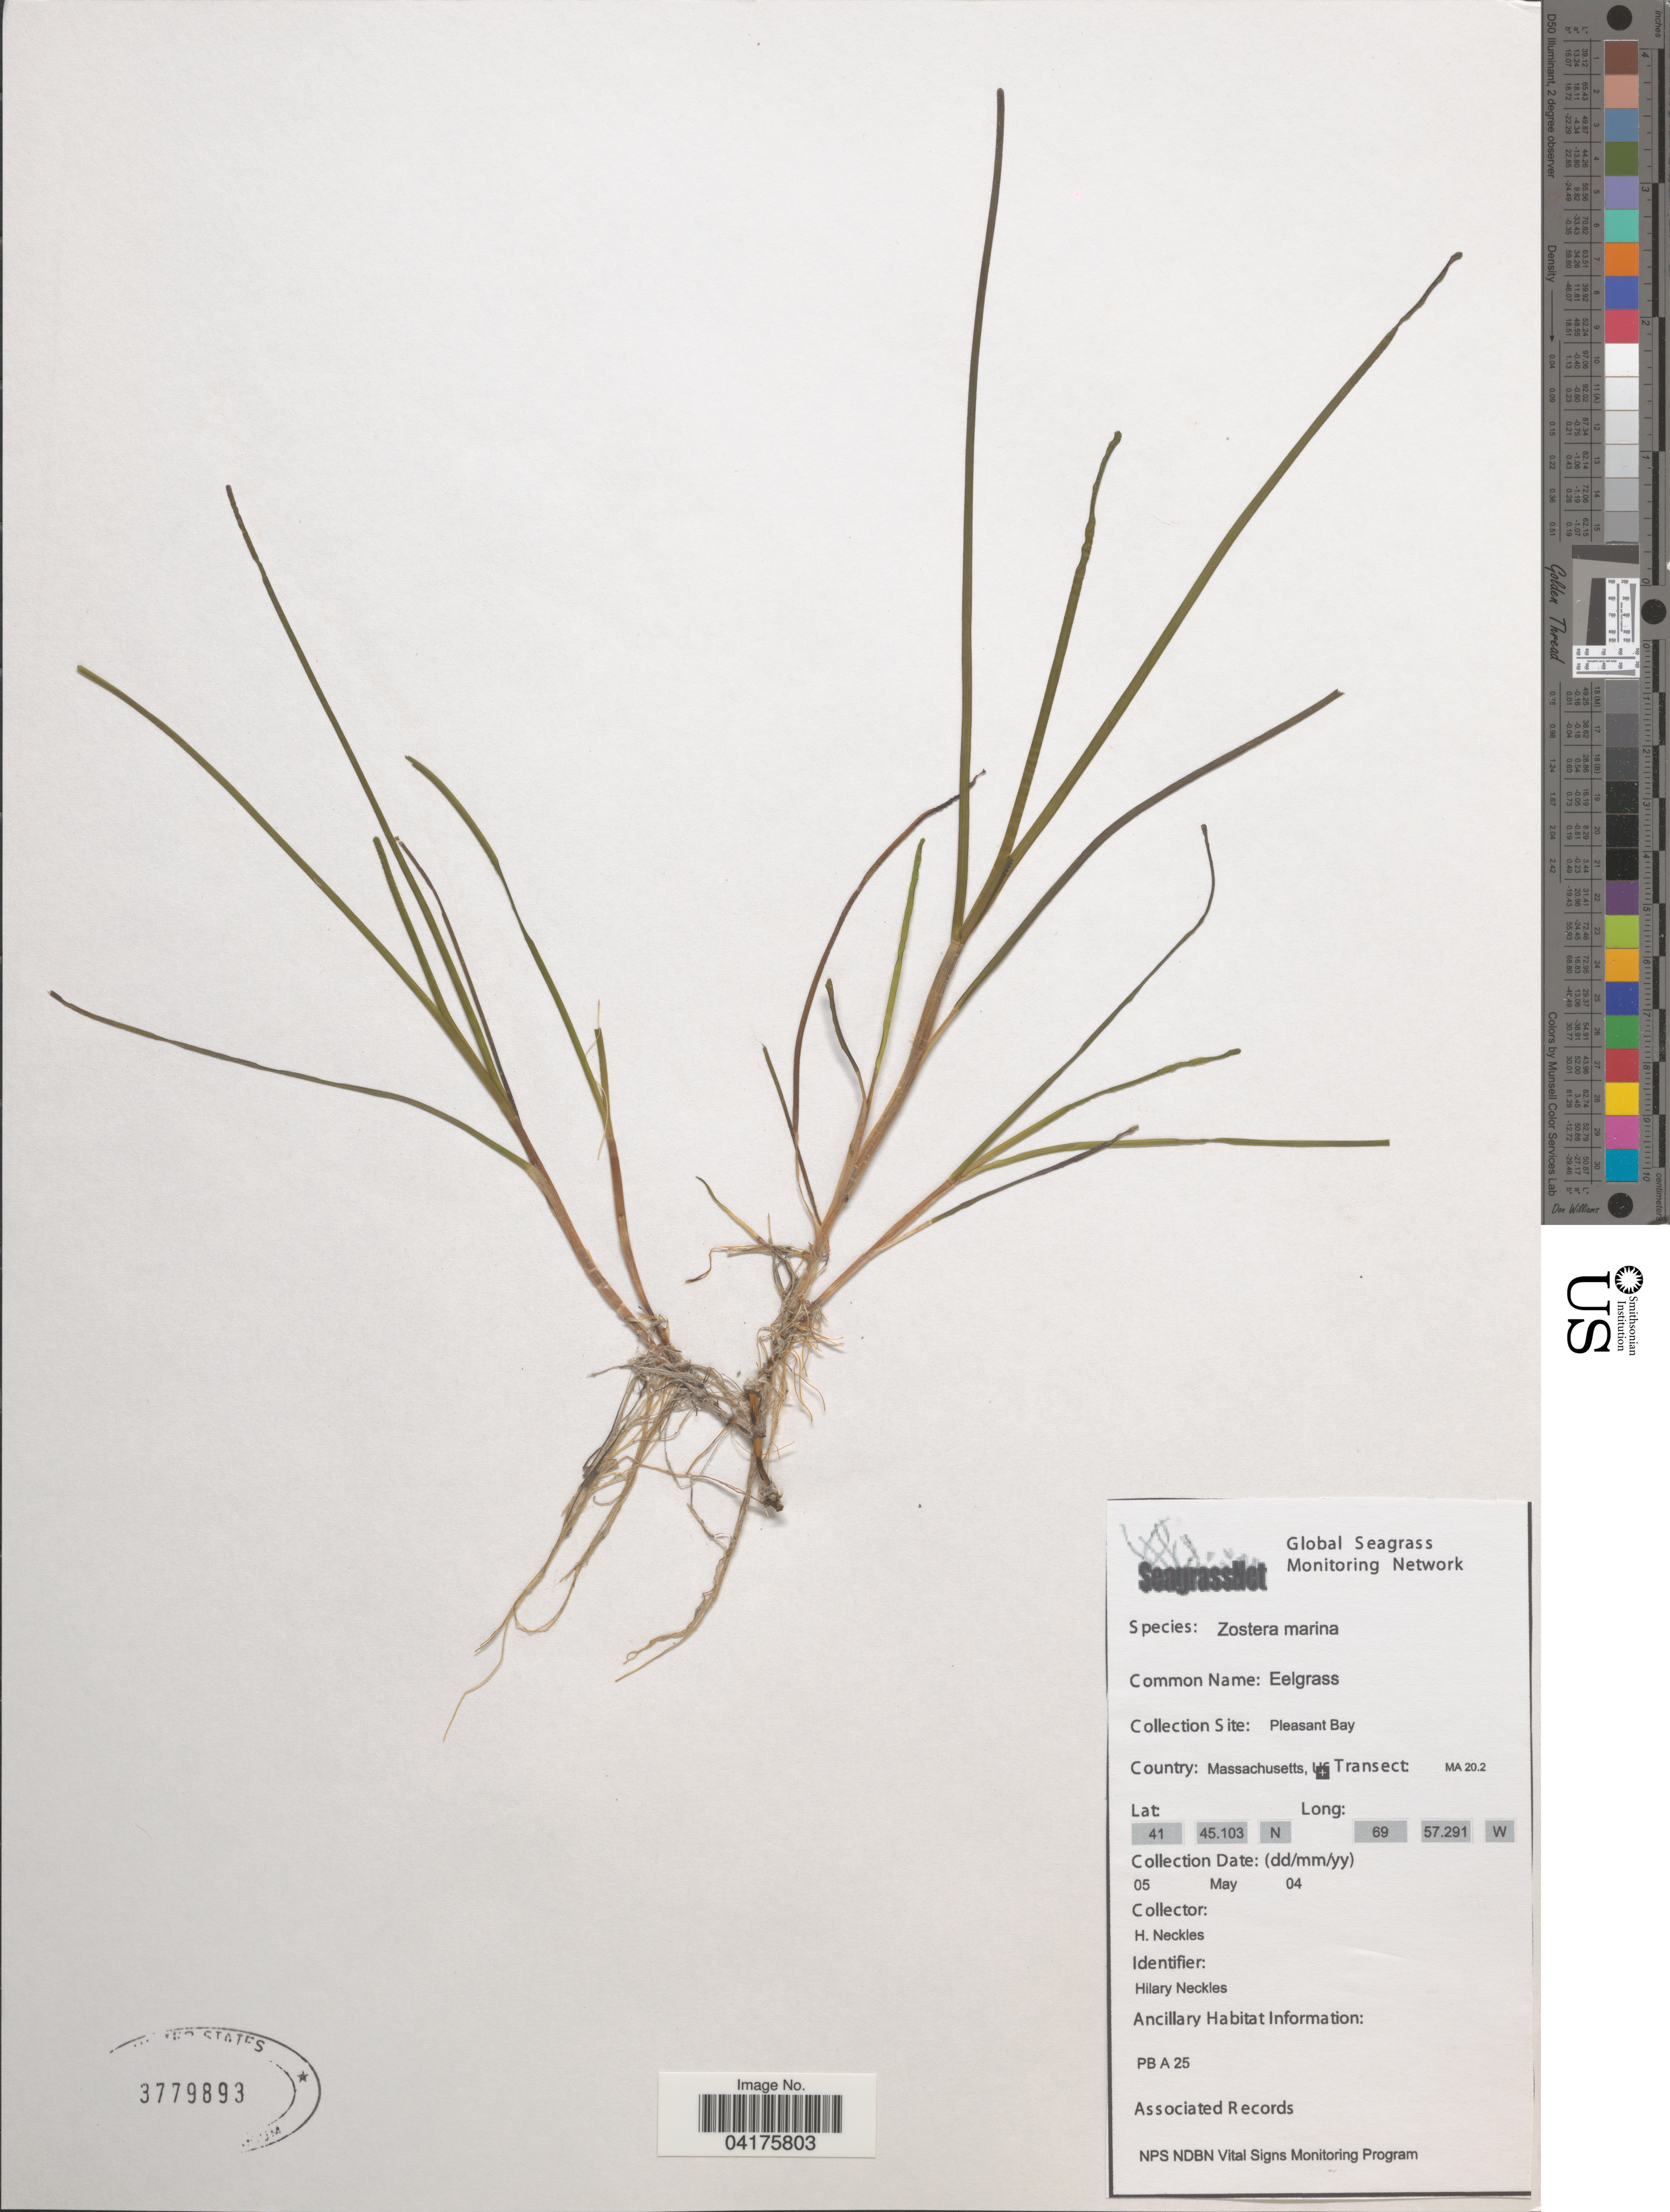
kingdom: Plantae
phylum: Tracheophyta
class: Liliopsida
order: Alismatales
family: Zosteraceae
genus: Zostera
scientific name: Zostera marina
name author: L.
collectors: H. Neckles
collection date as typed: Transcribed d/m/y: 5/5/4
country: United States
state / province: Massachusetts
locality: Pleasant Bay.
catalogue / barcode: US 3779893